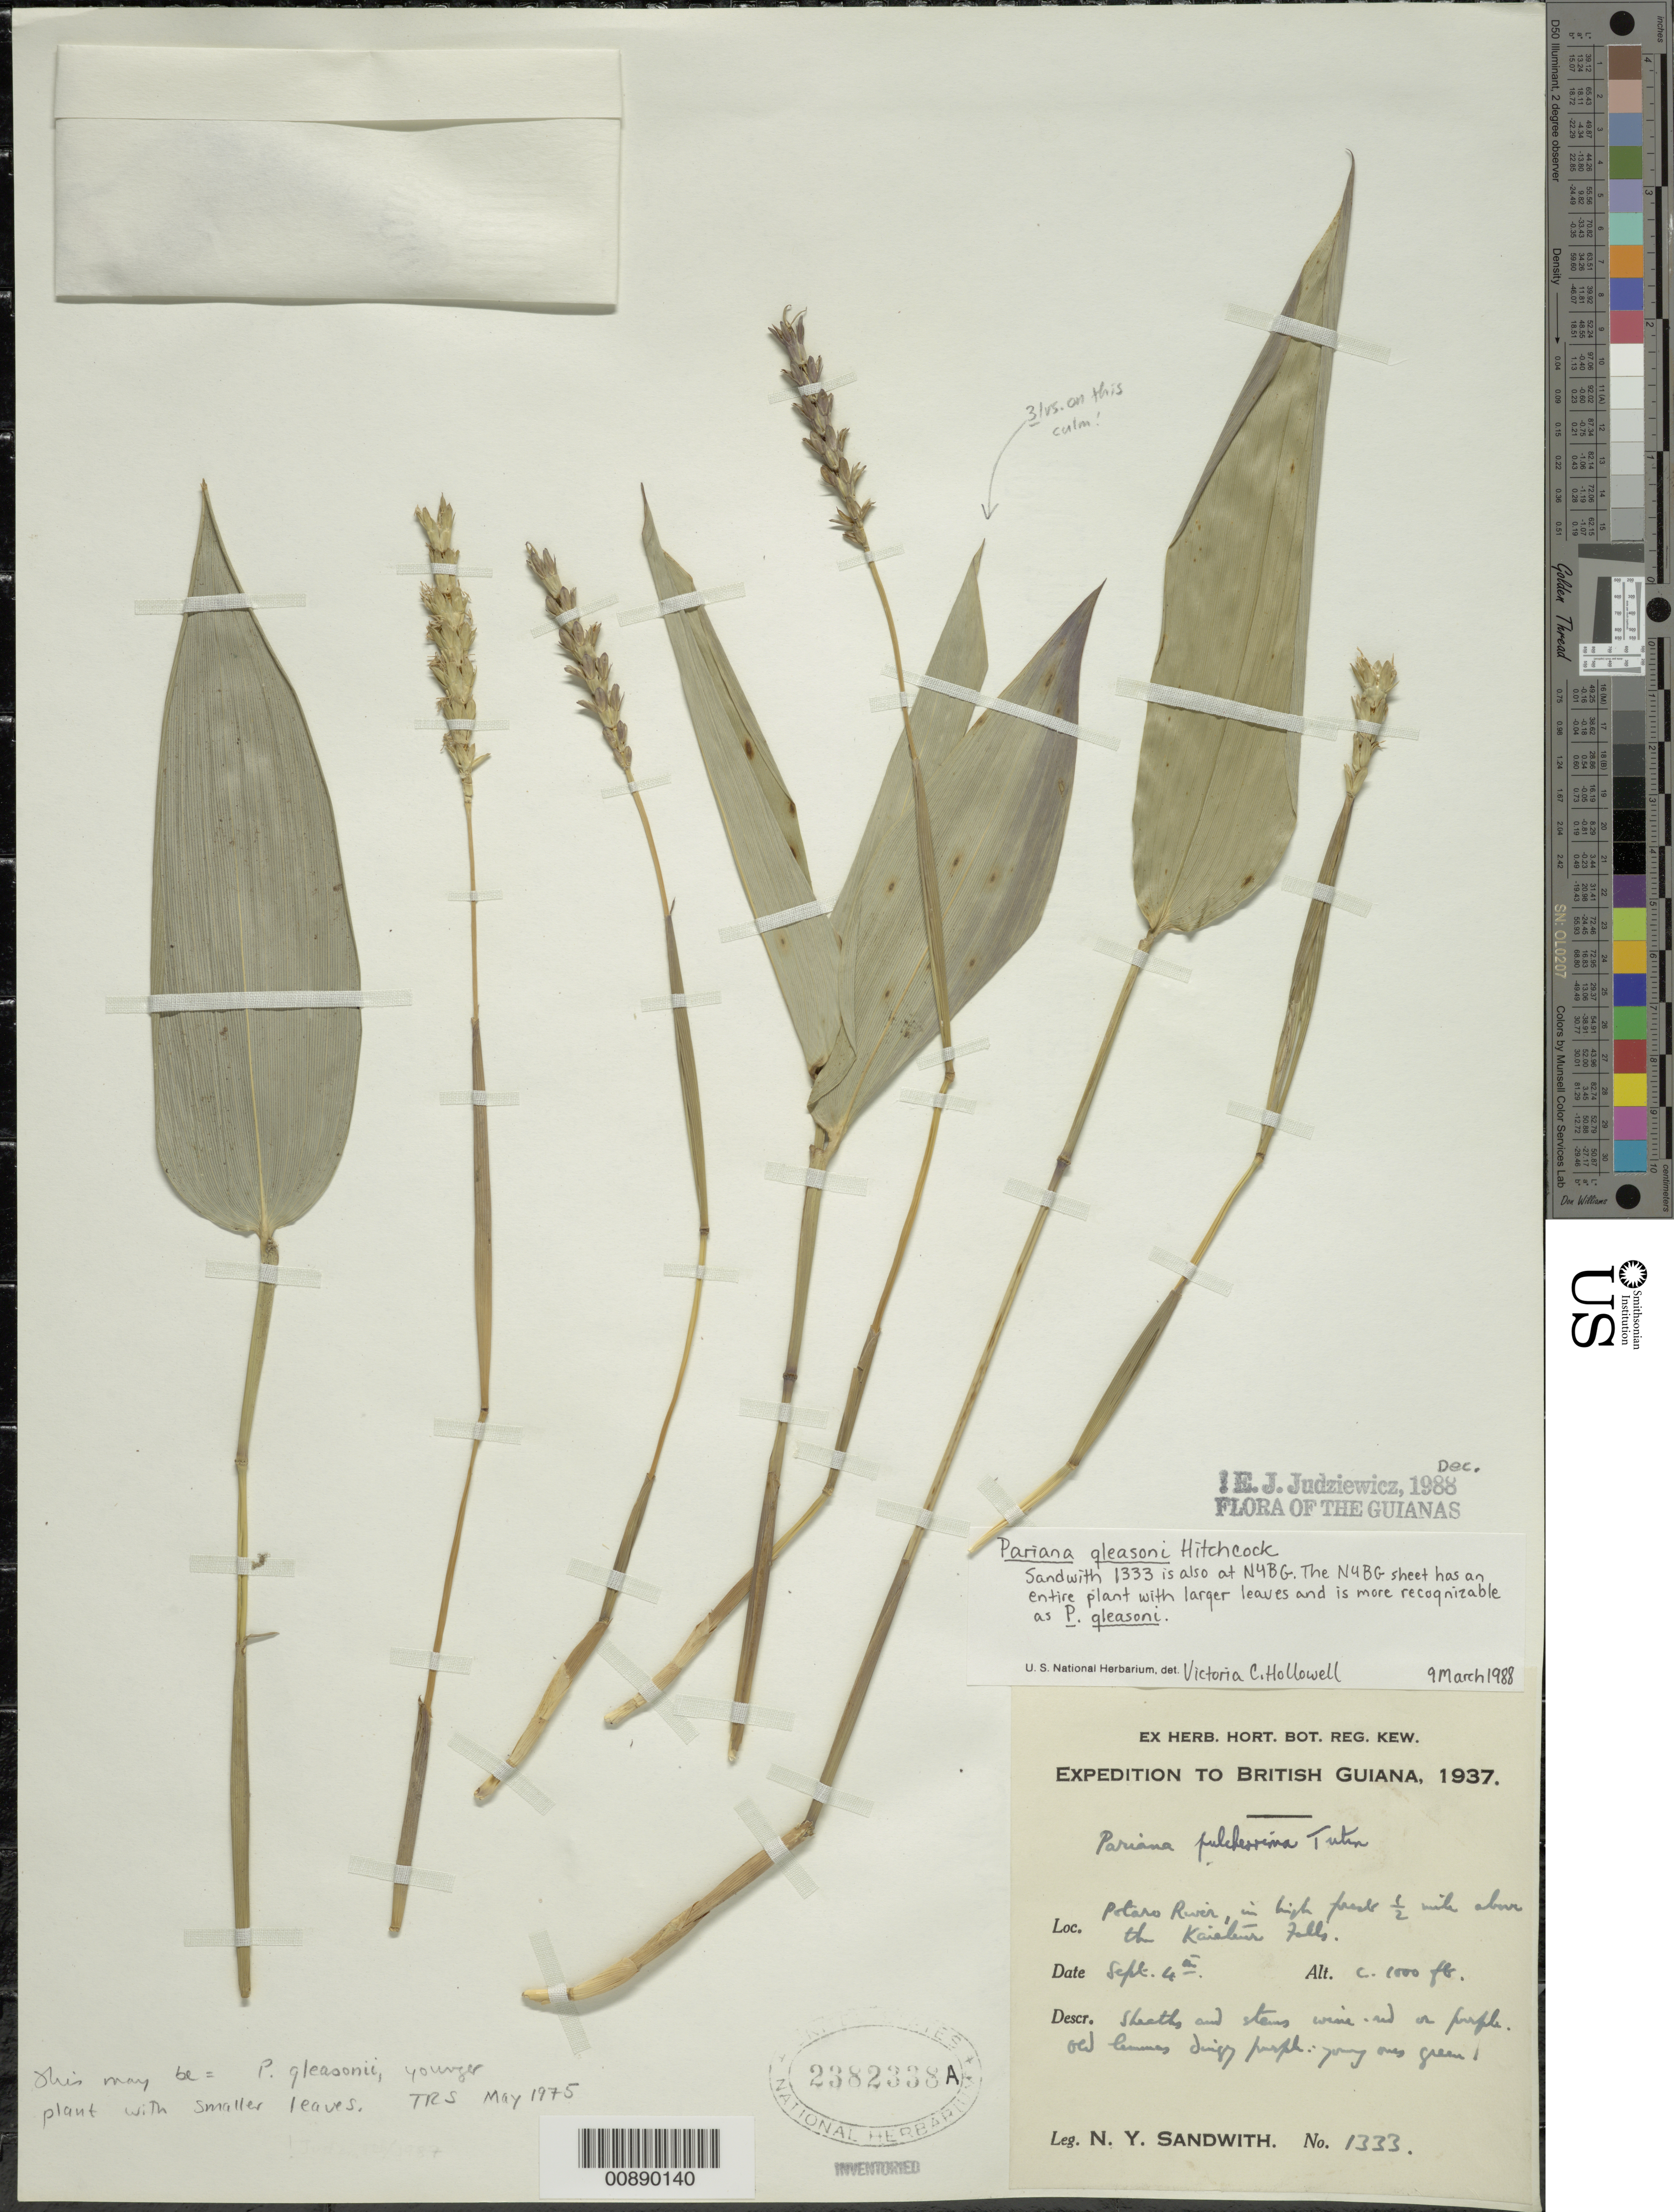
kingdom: Plantae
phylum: Tracheophyta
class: Liliopsida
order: Poales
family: Poaceae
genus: Pariana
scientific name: Pariana gleasonii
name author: Hitchc.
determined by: Hollowell, V. C., (USCH)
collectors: N. Y. Sandwith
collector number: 1333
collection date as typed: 4-Sep-37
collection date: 1937-09-04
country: Guyana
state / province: Potaro-Siparuni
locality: Kaieteur National Park; 0.5 miles above Kaieteur Falls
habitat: High forest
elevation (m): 305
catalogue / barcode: US 2382338A